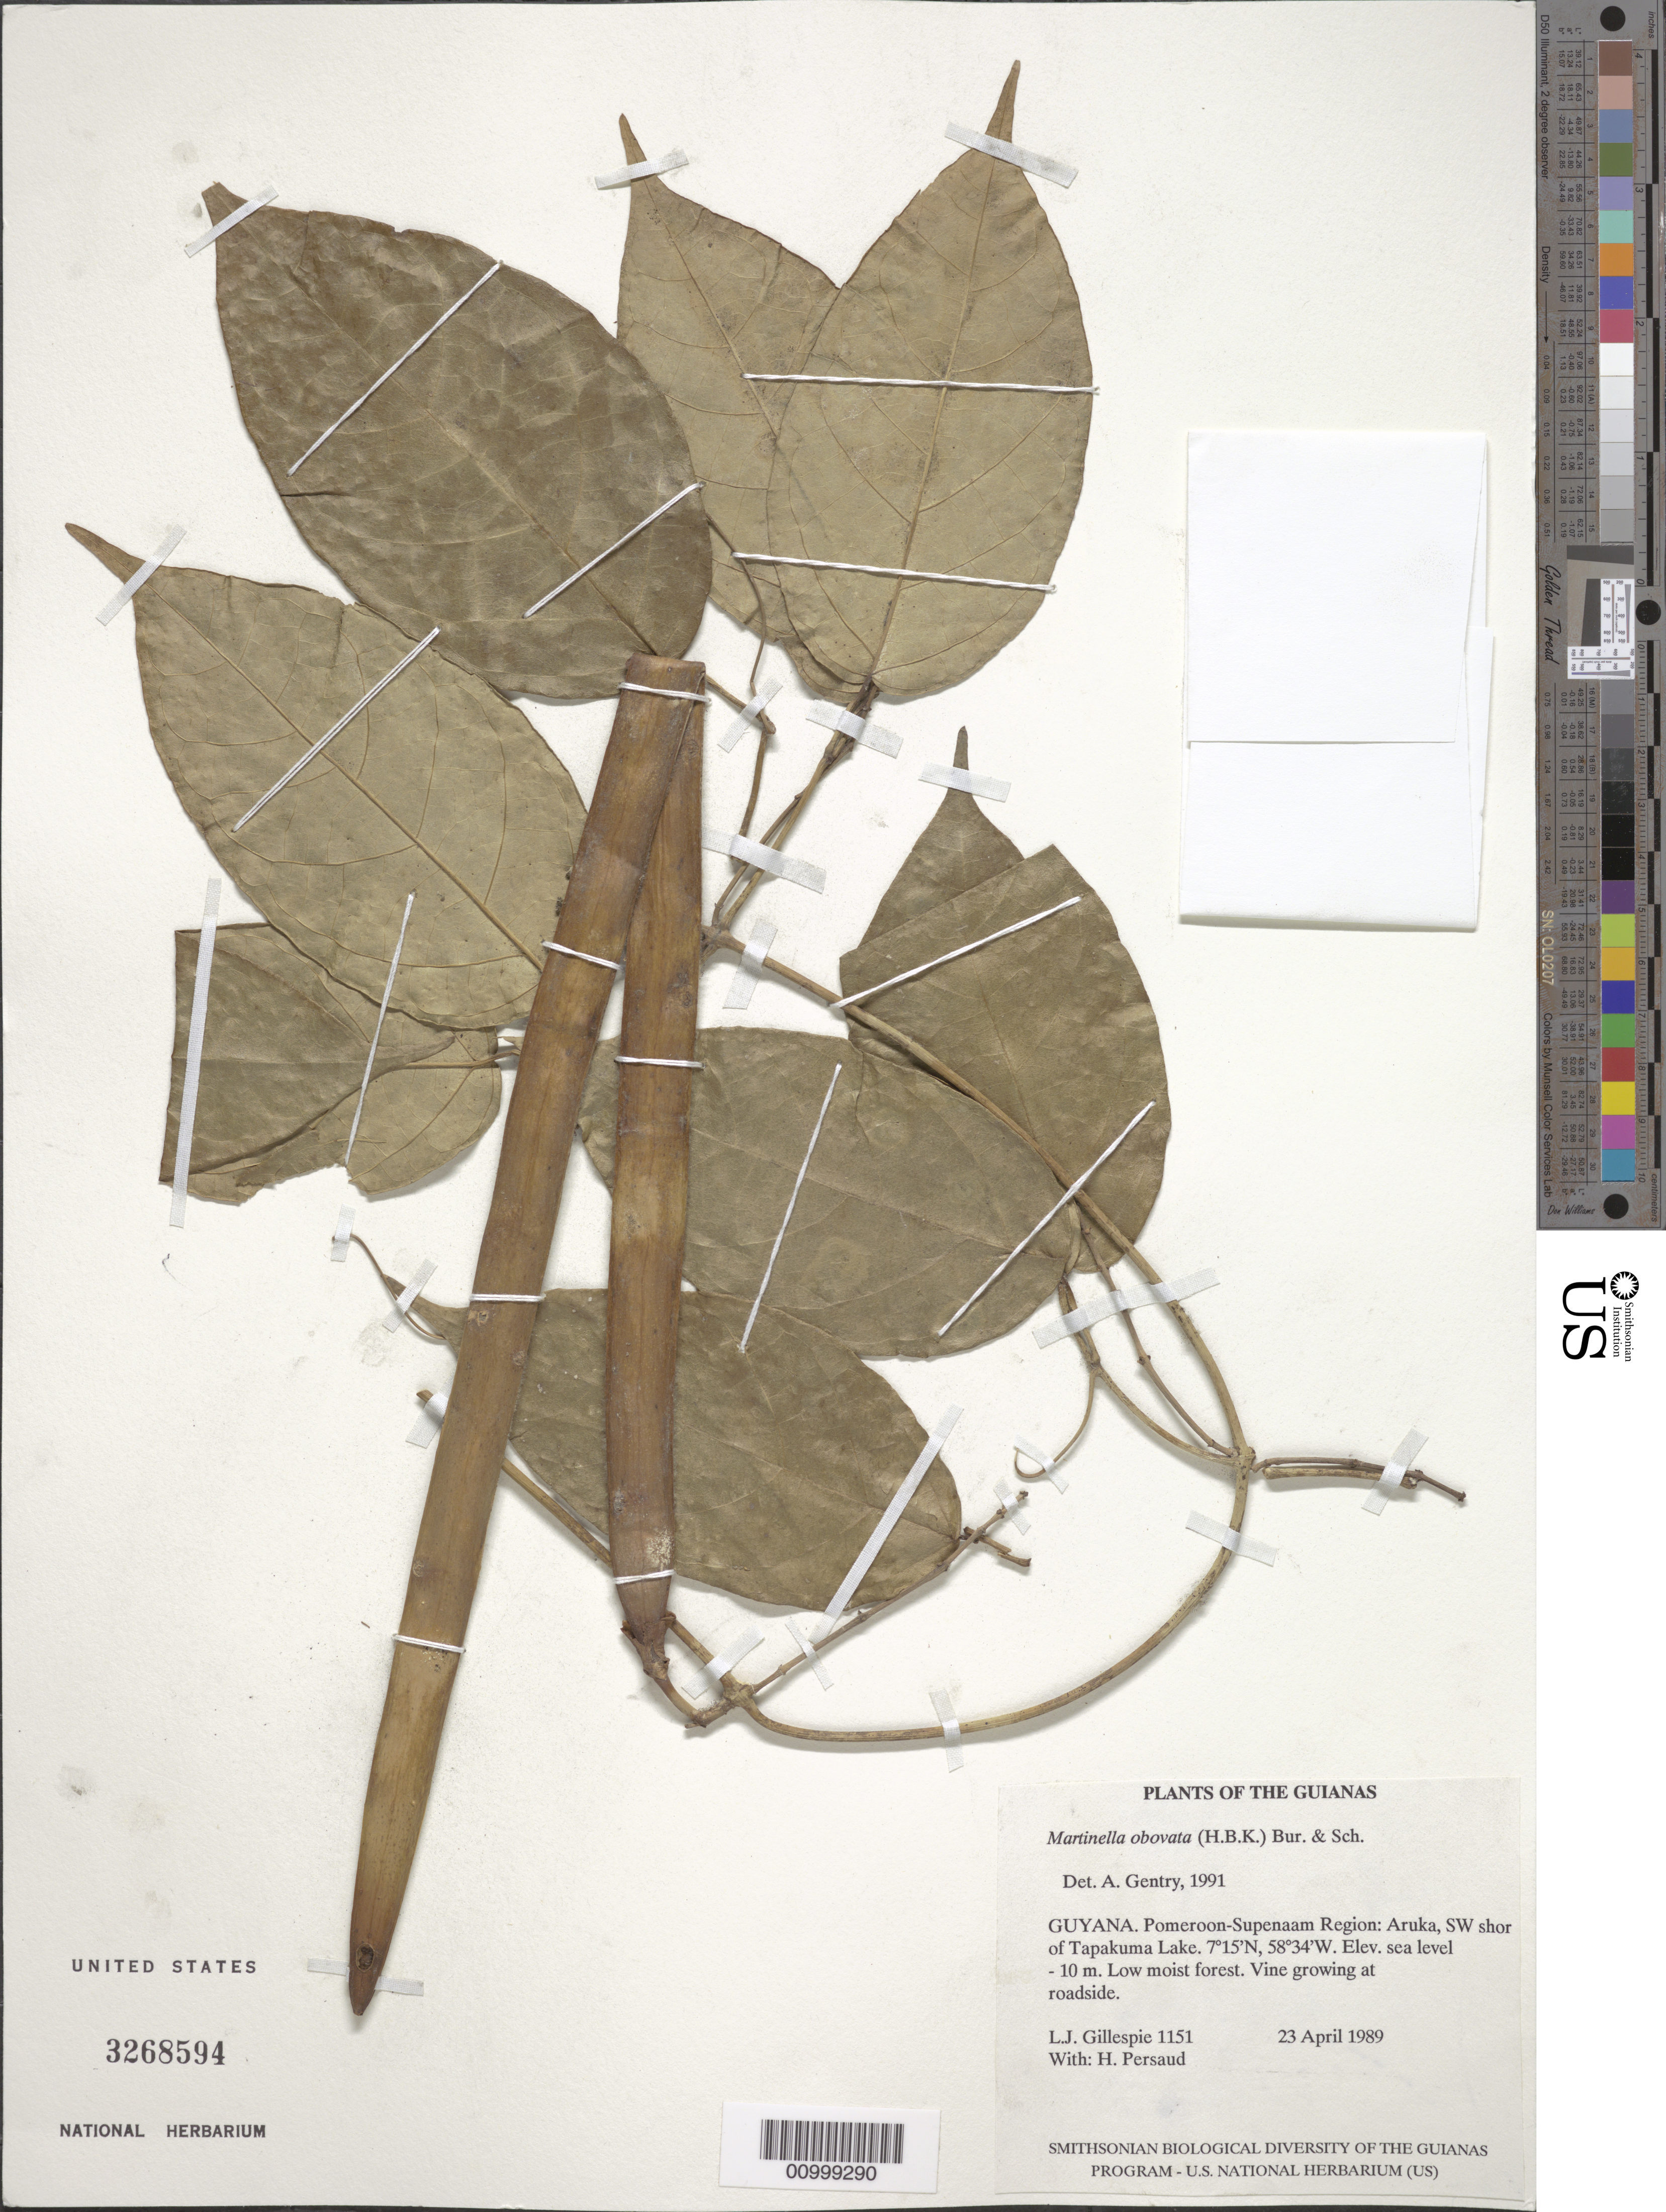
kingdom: Plantae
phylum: Tracheophyta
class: Magnoliopsida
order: Lamiales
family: Bignoniaceae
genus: Martinella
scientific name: Martinella obovata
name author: (Kunth) Bureau & K. Schum.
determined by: Gentry, A. H.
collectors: L. J. Gillespie & H. Persaud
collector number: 1151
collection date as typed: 23 April 1989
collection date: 1989-04-23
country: Guyana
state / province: Pomeroon-Supenaam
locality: Aruka, SW shore of Tapakuma Lake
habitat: Low moist forest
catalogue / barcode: US 3268594